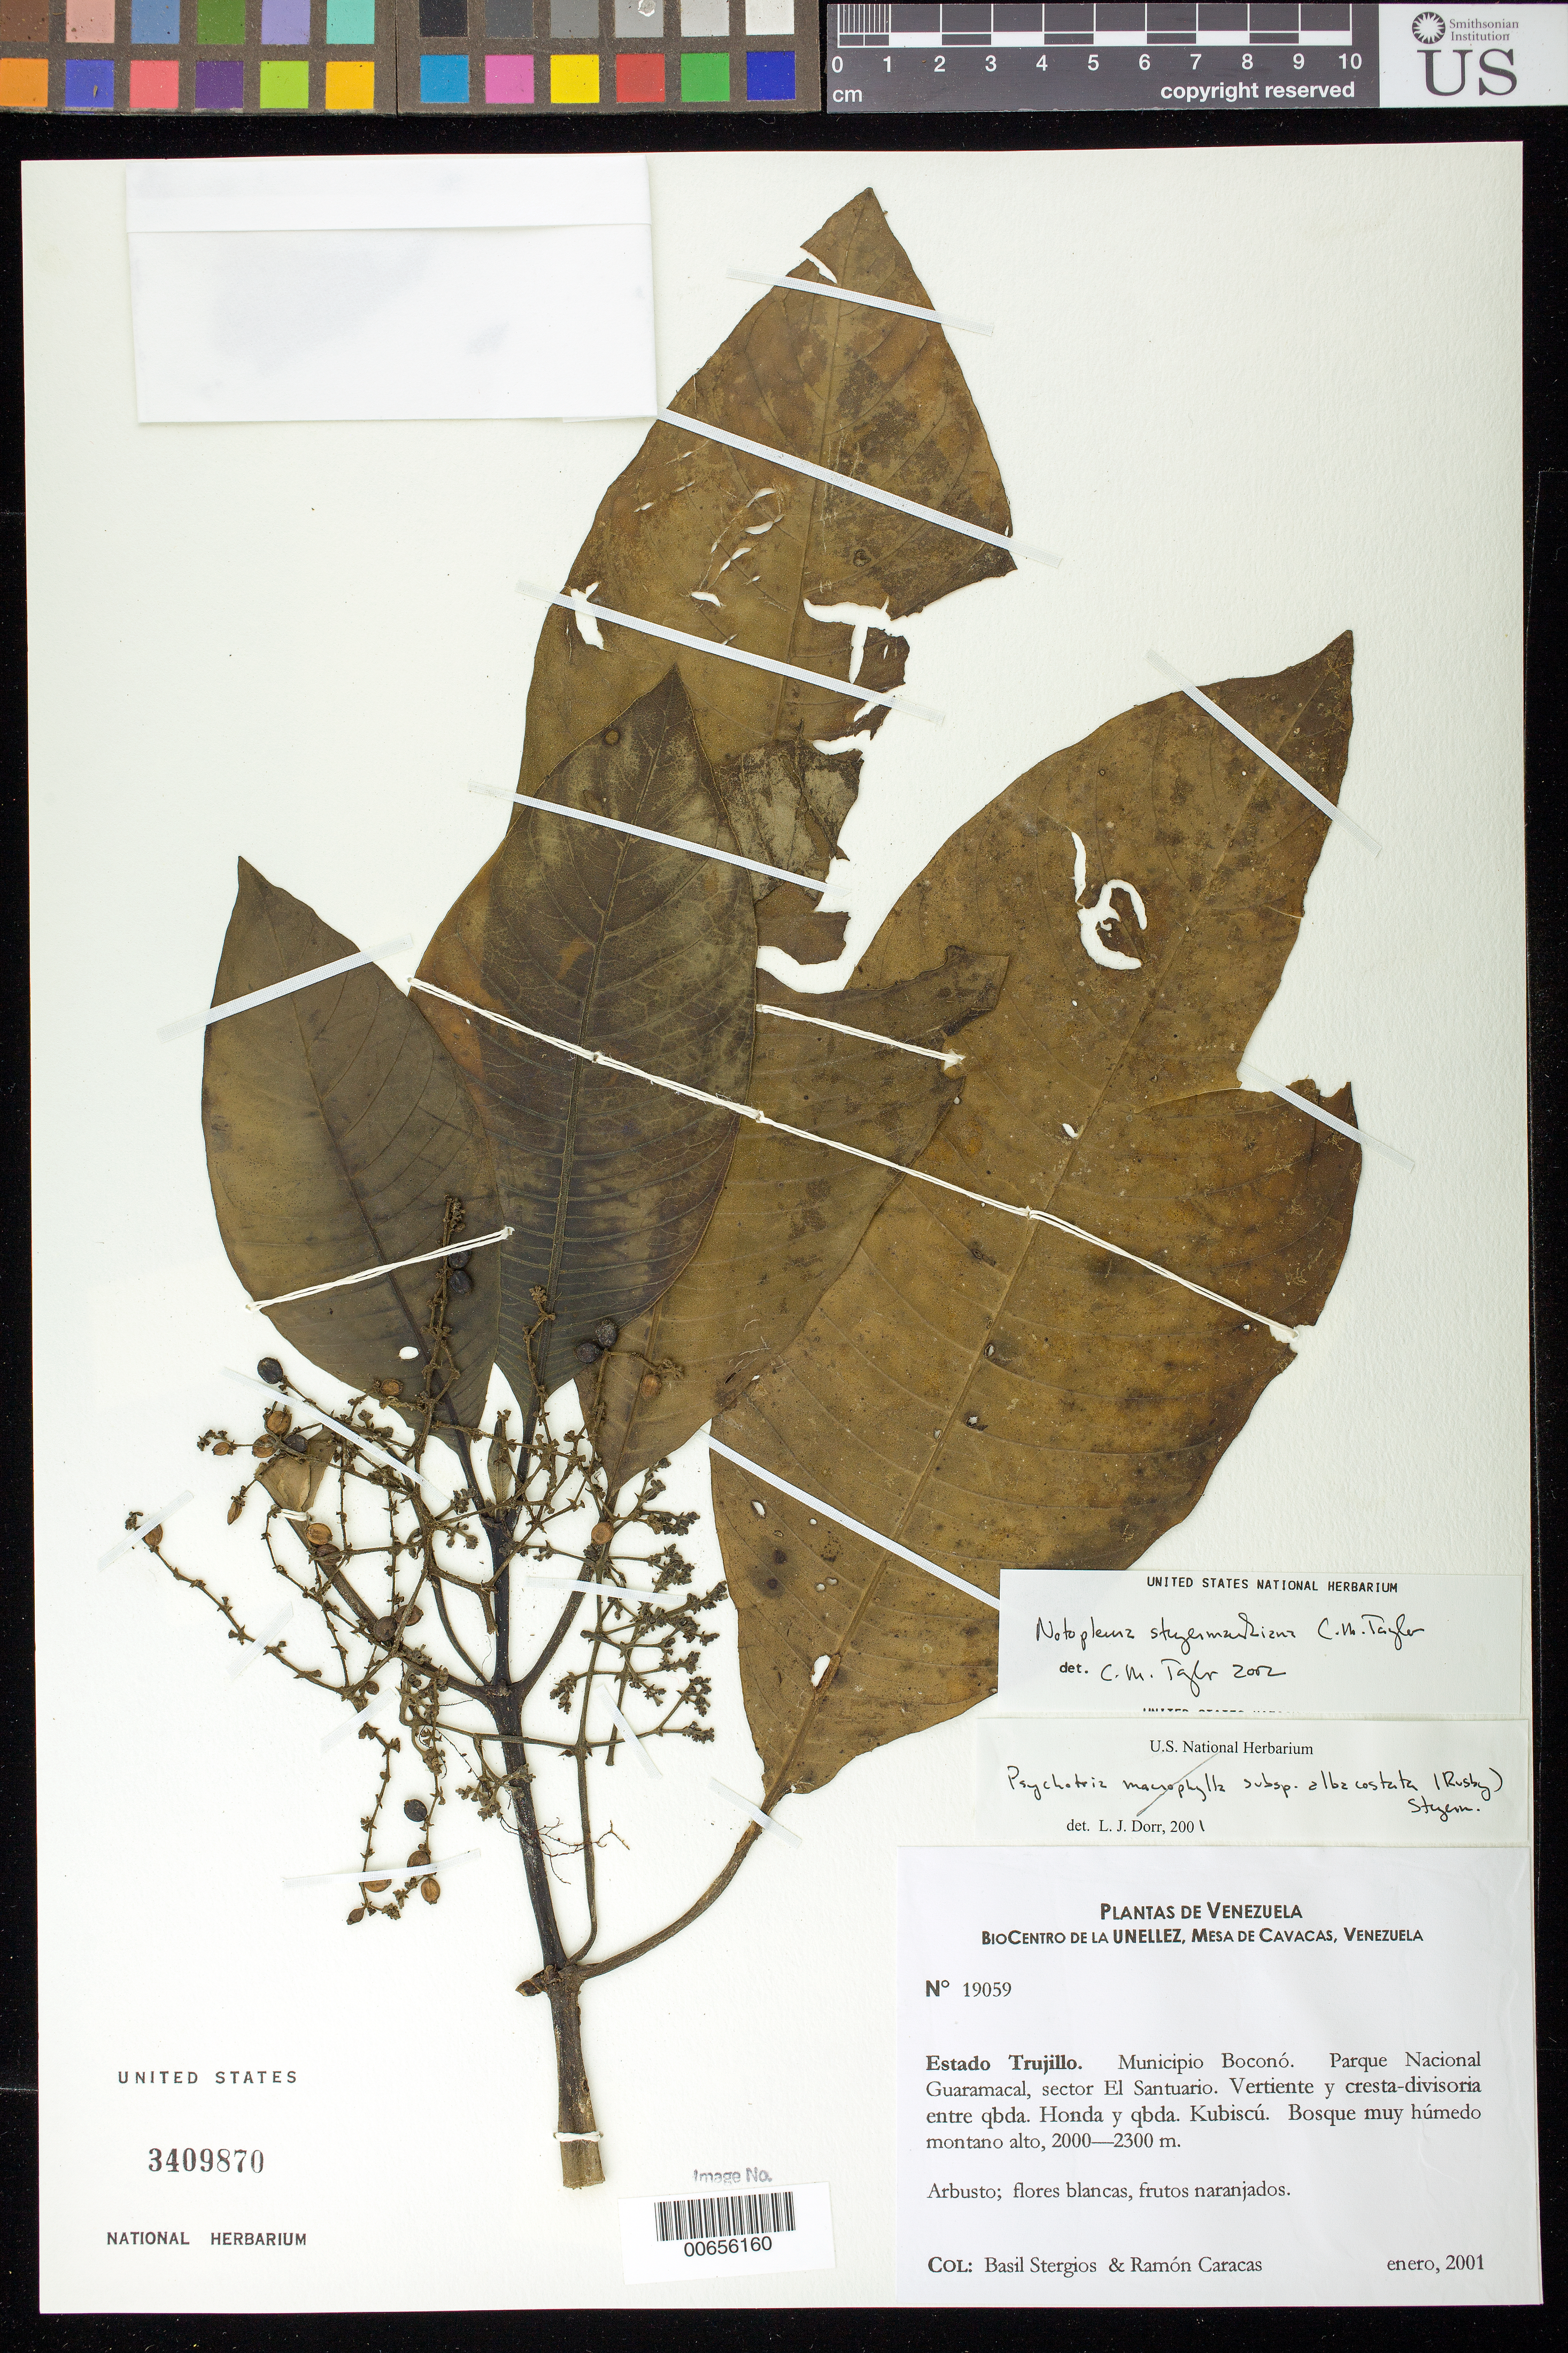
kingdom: Plantae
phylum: Tracheophyta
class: Magnoliopsida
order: Gentianales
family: Rubiaceae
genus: Notopleura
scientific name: Notopleura steyermarkiana C.M. Taylor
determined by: Taylor, Charlotte M.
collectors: B. G. Stergios & R. Caracas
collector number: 19059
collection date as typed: Jan 2001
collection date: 2001-01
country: Venezuela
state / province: Trujillo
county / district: Boconó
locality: Parque Nacional Guaramacal, sector El Santuario, vertiente y cresta-divisoria entre Quebrada Honda y Quebrada Kubiscú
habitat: Bosque muy húmedo montano alto.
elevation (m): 2000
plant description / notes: MO, NY, PORT, US, VEN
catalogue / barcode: US 3409870